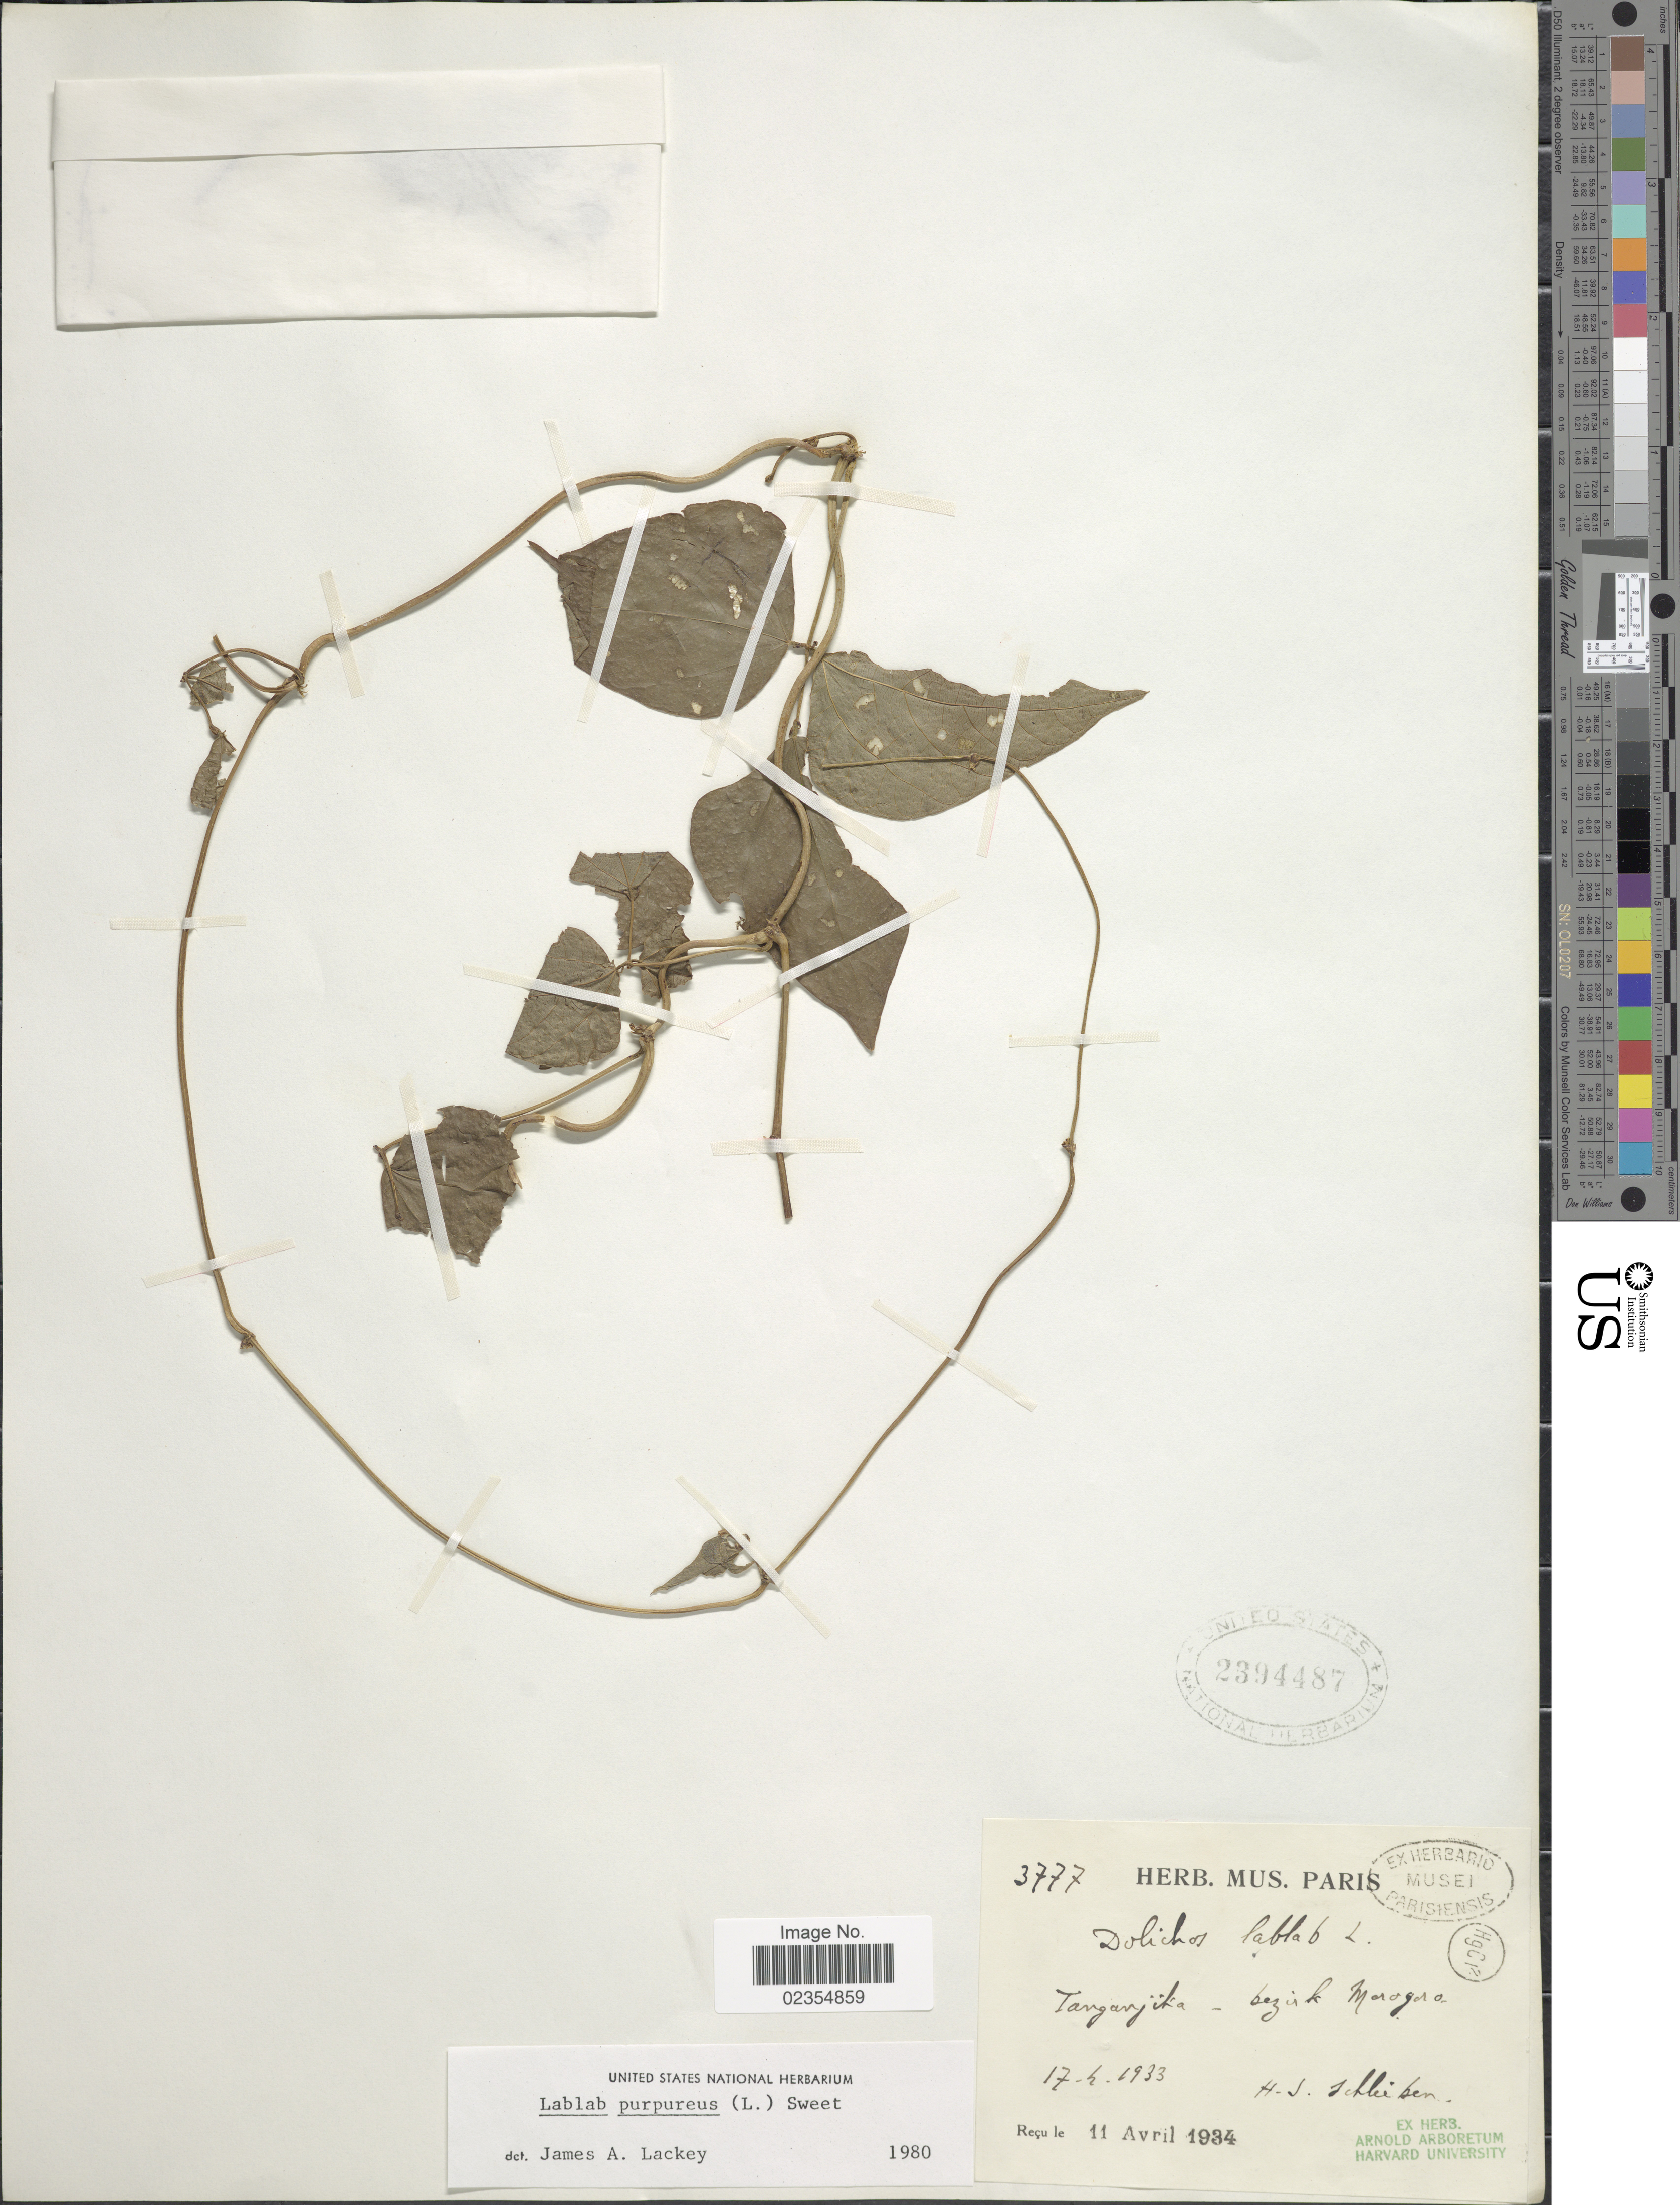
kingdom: Plantae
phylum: Tracheophyta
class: Magnoliopsida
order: Fabales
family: Fabaceae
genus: Lablab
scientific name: Lablab purpureus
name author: (L.) Sweet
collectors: H. J. Schlieben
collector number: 3777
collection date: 1933-04-17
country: Tanzania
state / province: Morogoro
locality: Tanganika, bezirk Morogoro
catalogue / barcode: US 2394487